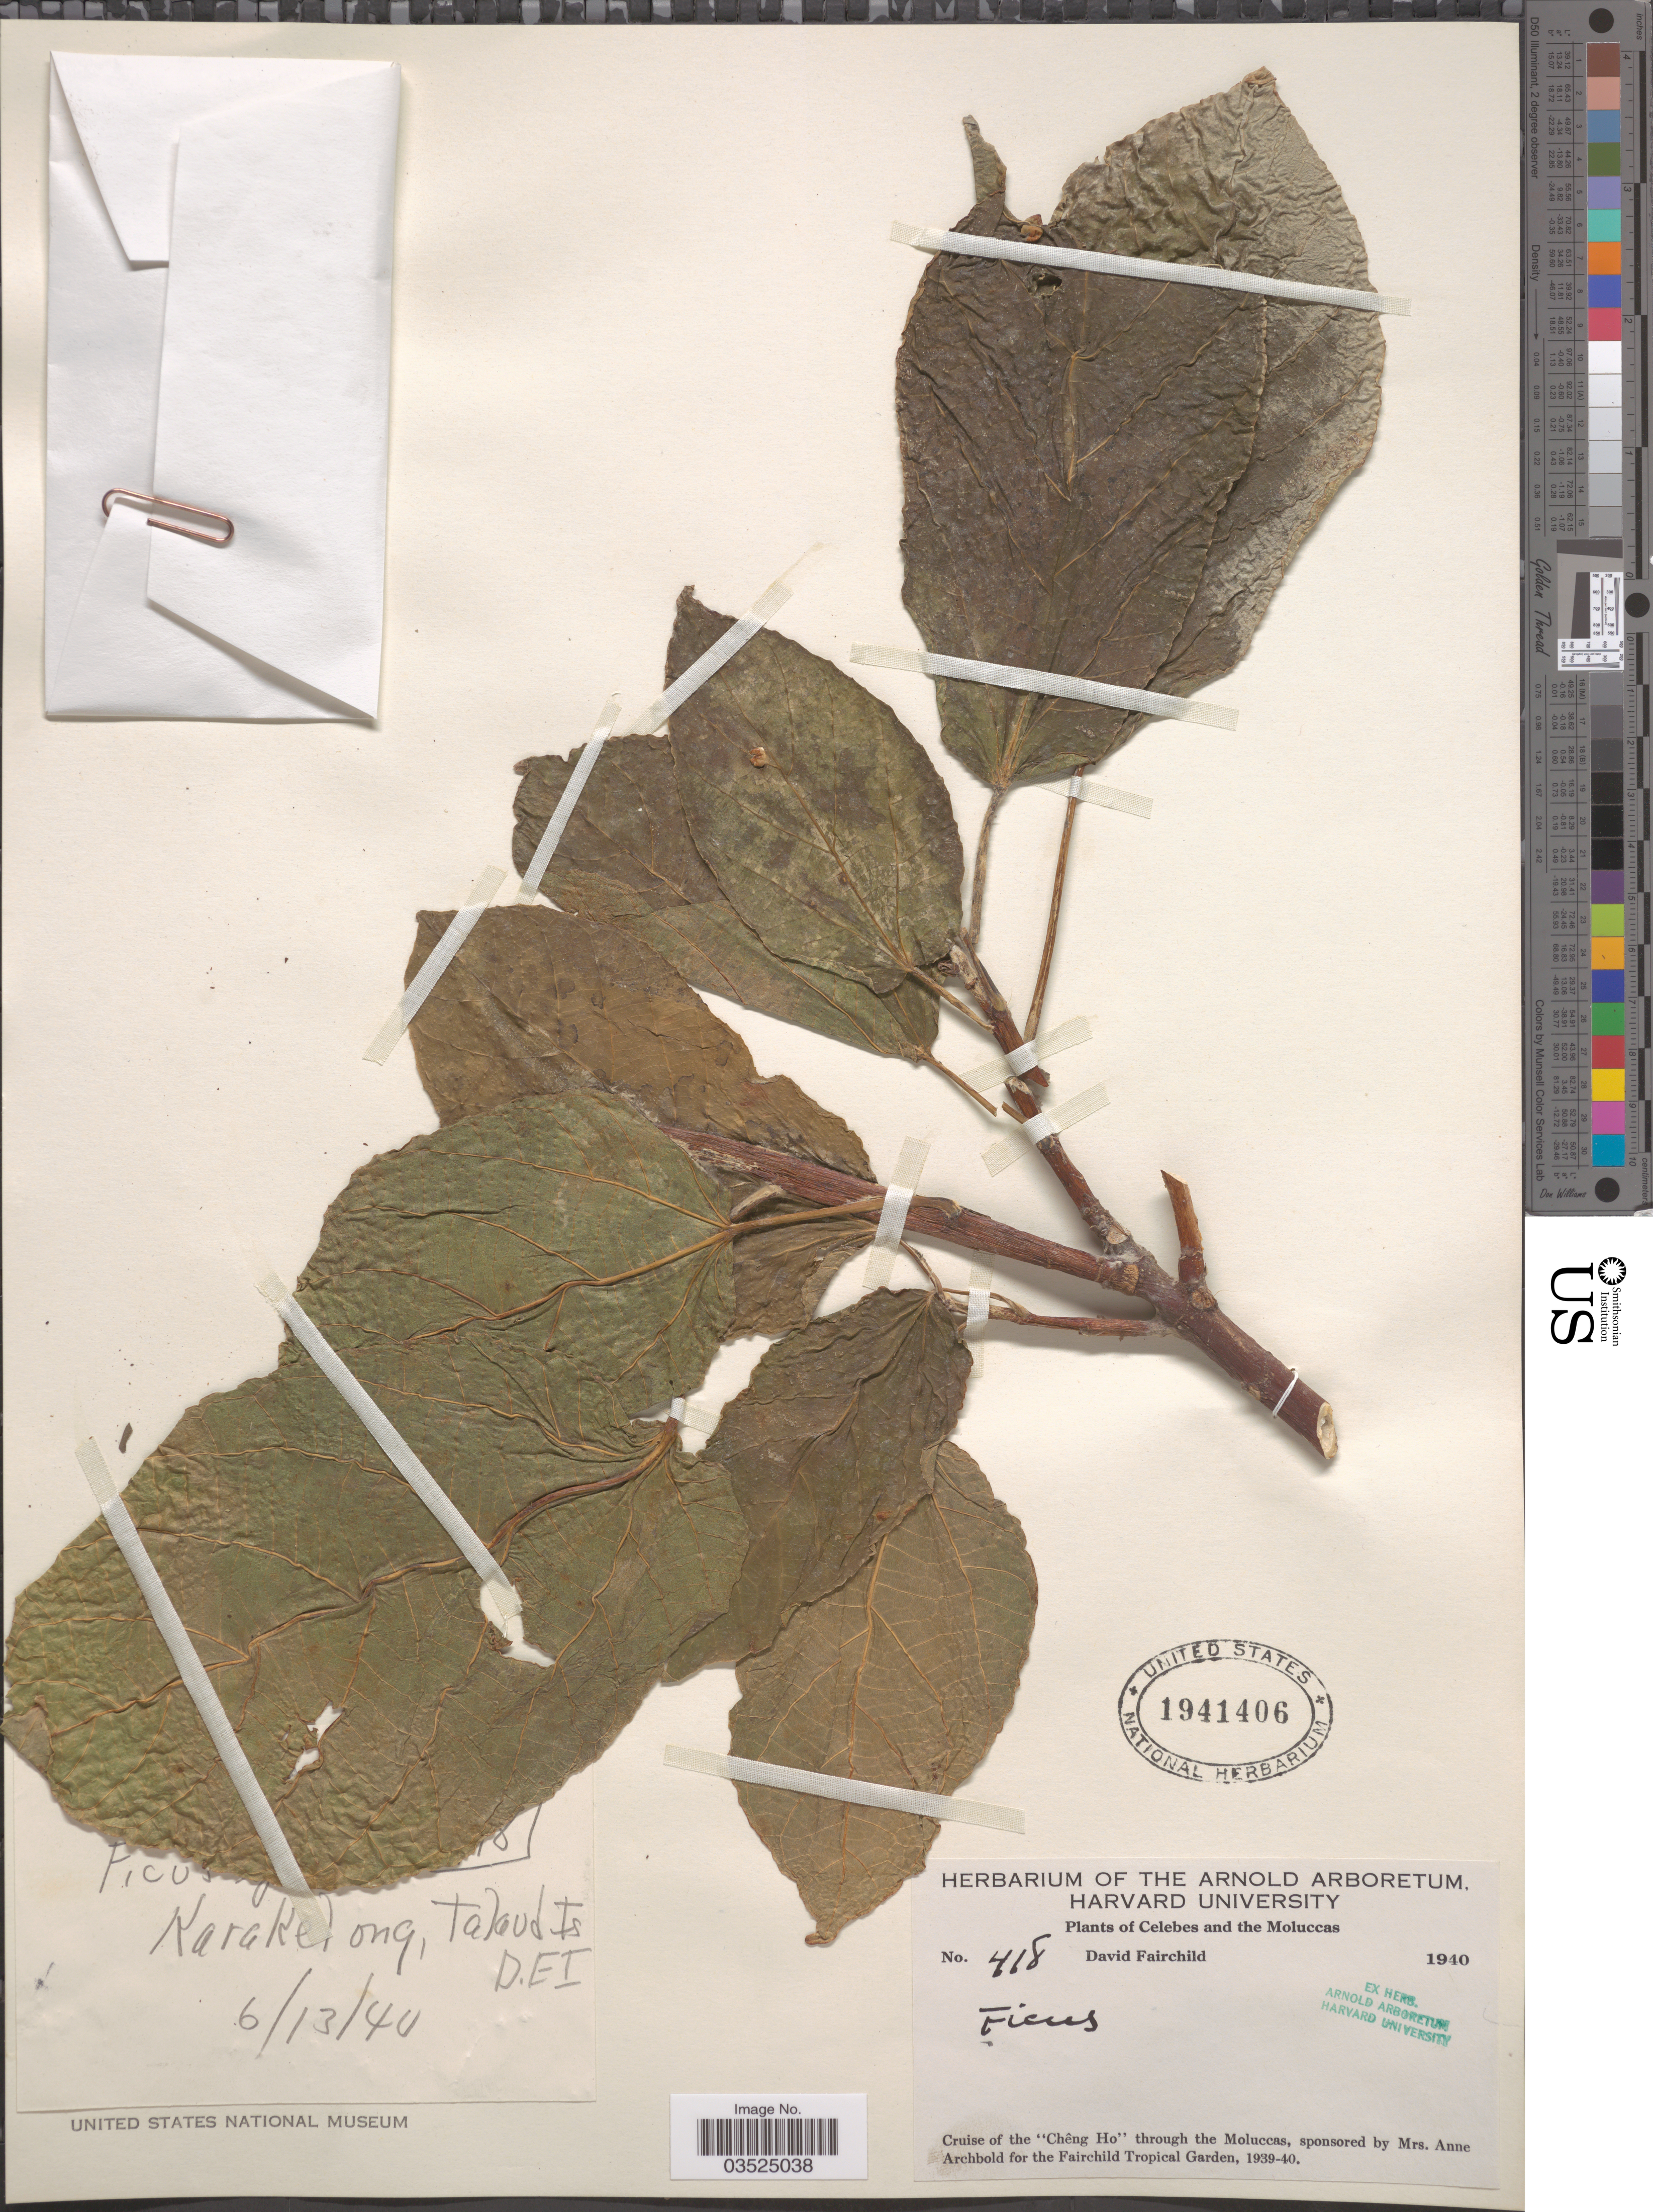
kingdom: Plantae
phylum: Tracheophyta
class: Magnoliopsida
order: Rosales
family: Moraceae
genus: Ficus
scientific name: Ficus sp.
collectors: D. Fairchild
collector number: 418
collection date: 1940-06-13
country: Indonesia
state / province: Maluku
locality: Celebes and the Moluccas. Karakelong, Talaud Isld. DEI*.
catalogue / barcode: US 1941406